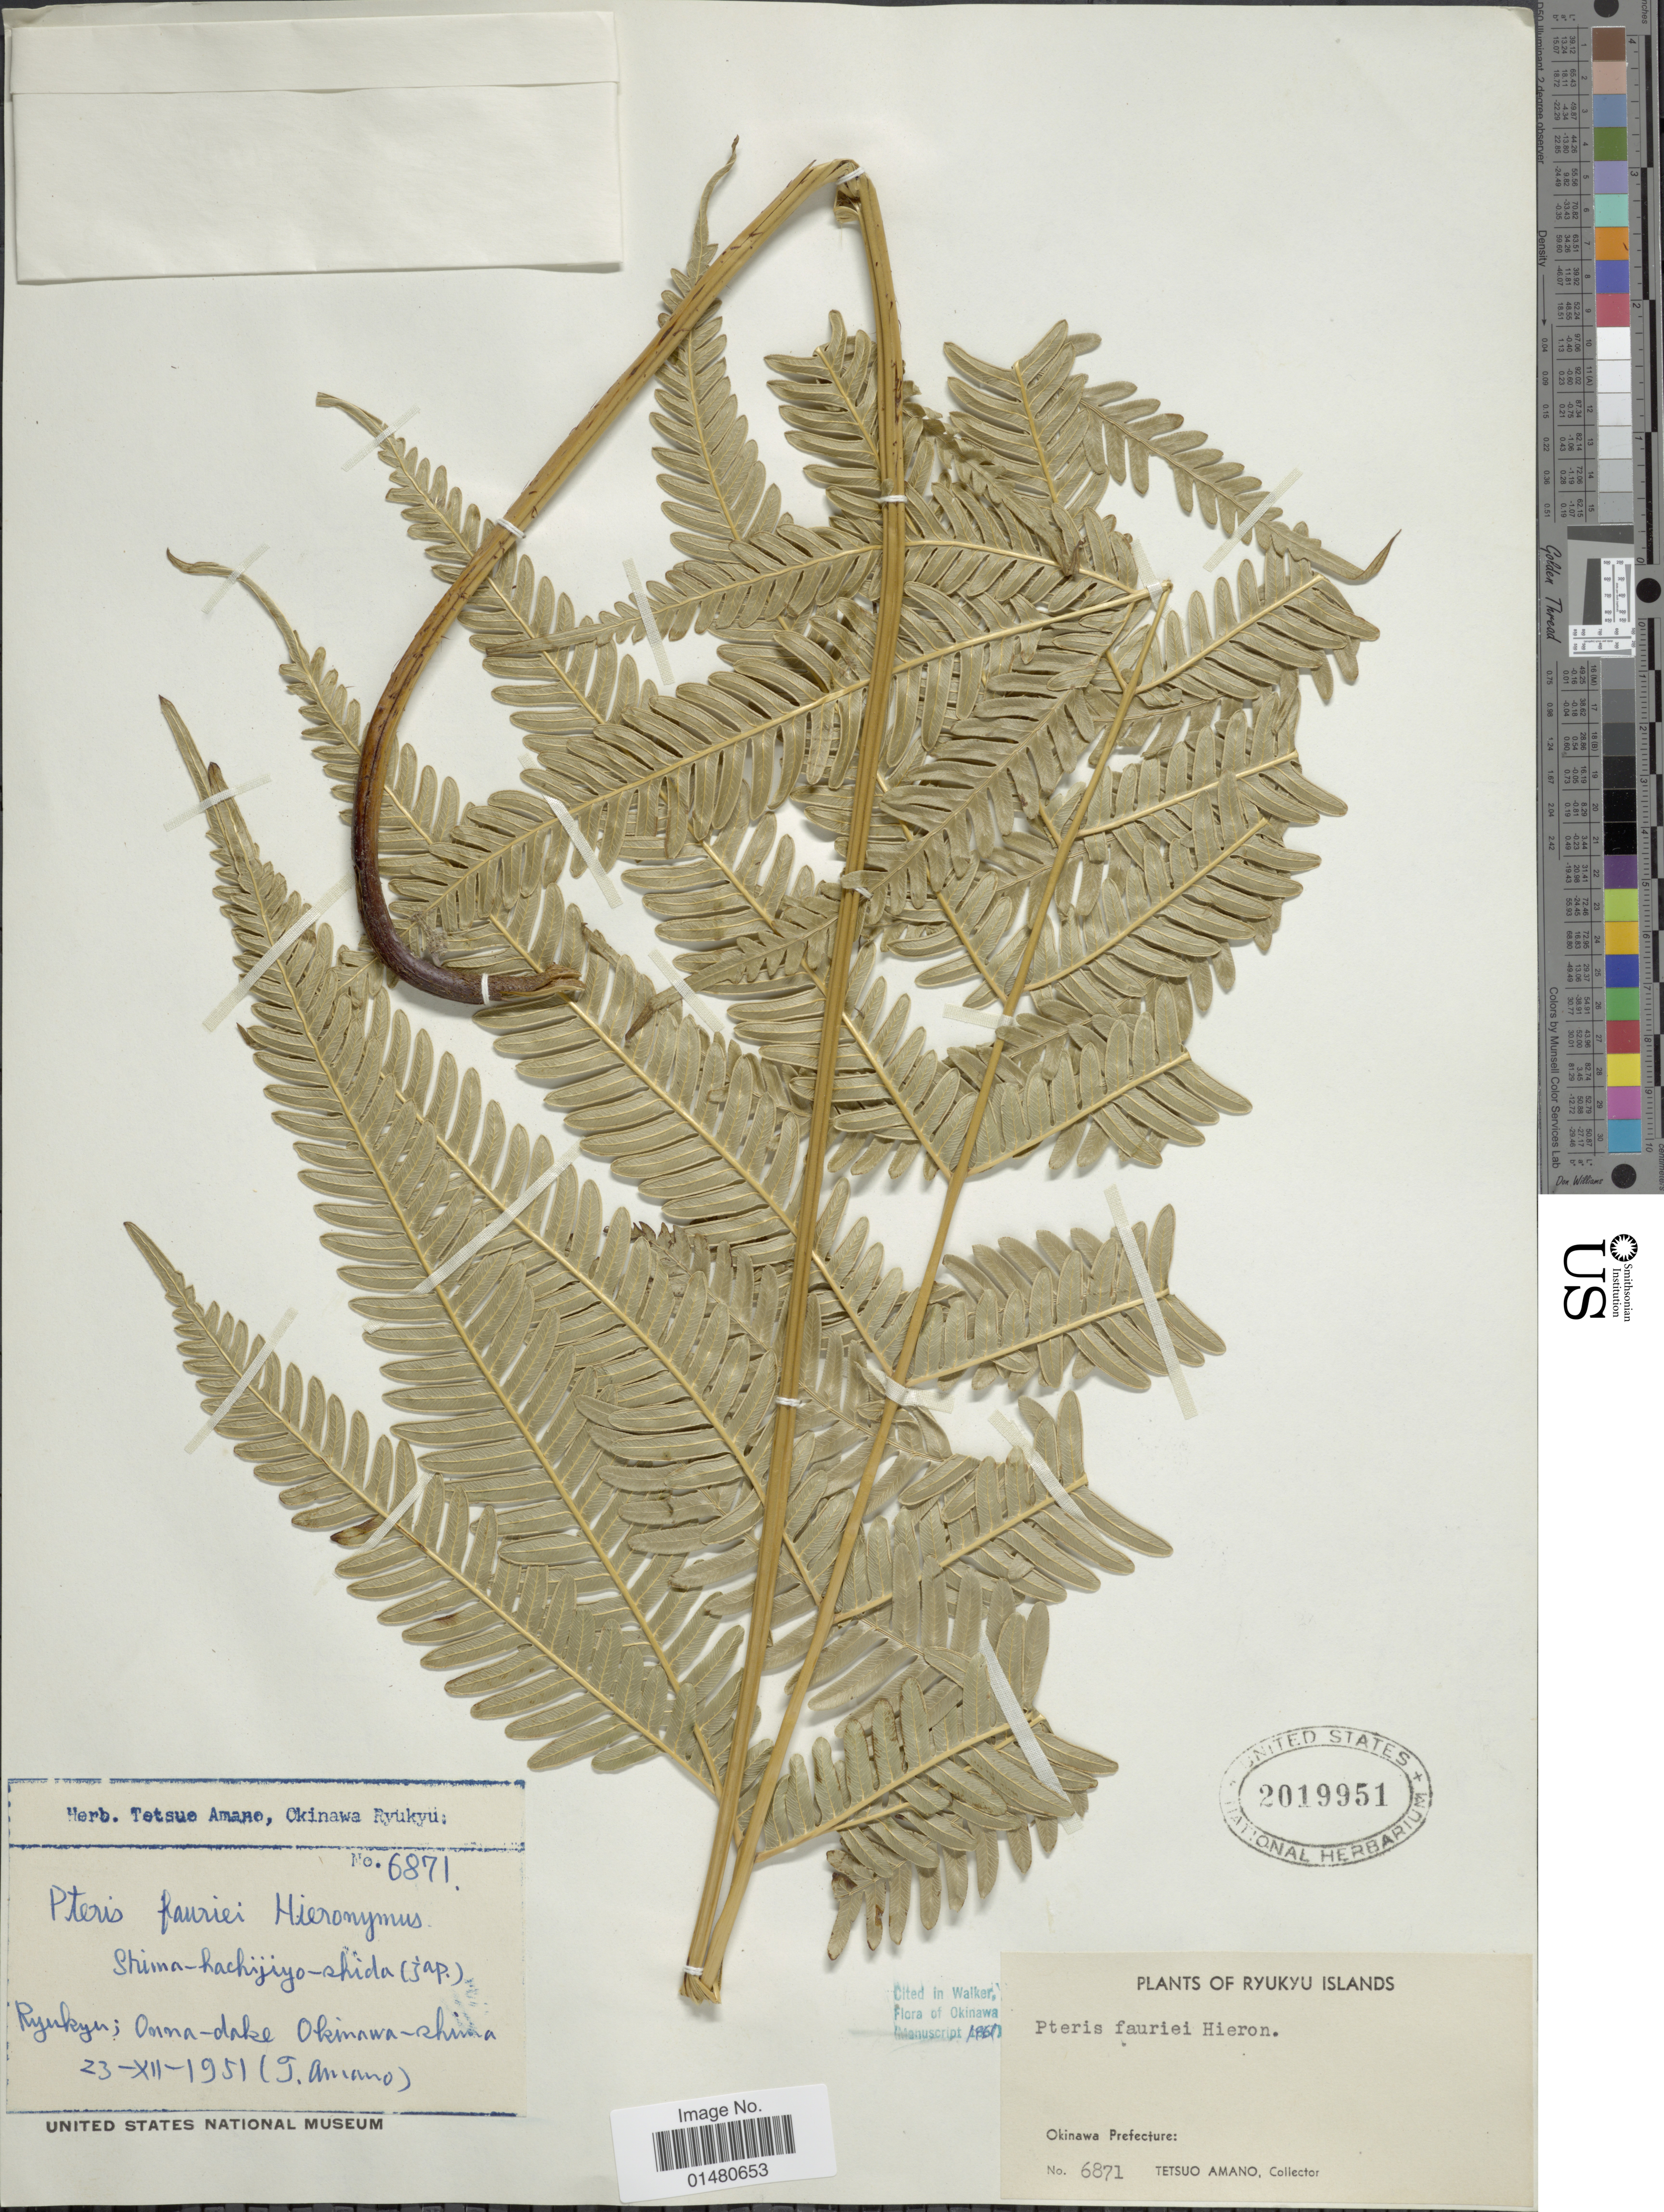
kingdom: Plantae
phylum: Tracheophyta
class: Polypodiopsida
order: Polypodiales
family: Pteridaceae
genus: Pteris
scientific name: Pteris fauriei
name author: Hieron.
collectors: T. Amano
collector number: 6871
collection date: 1951-12-23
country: Japan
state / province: Okinawa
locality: Okinawa , Ryukyu; Onna-dake, Okinawa-shima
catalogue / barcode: US 2019951